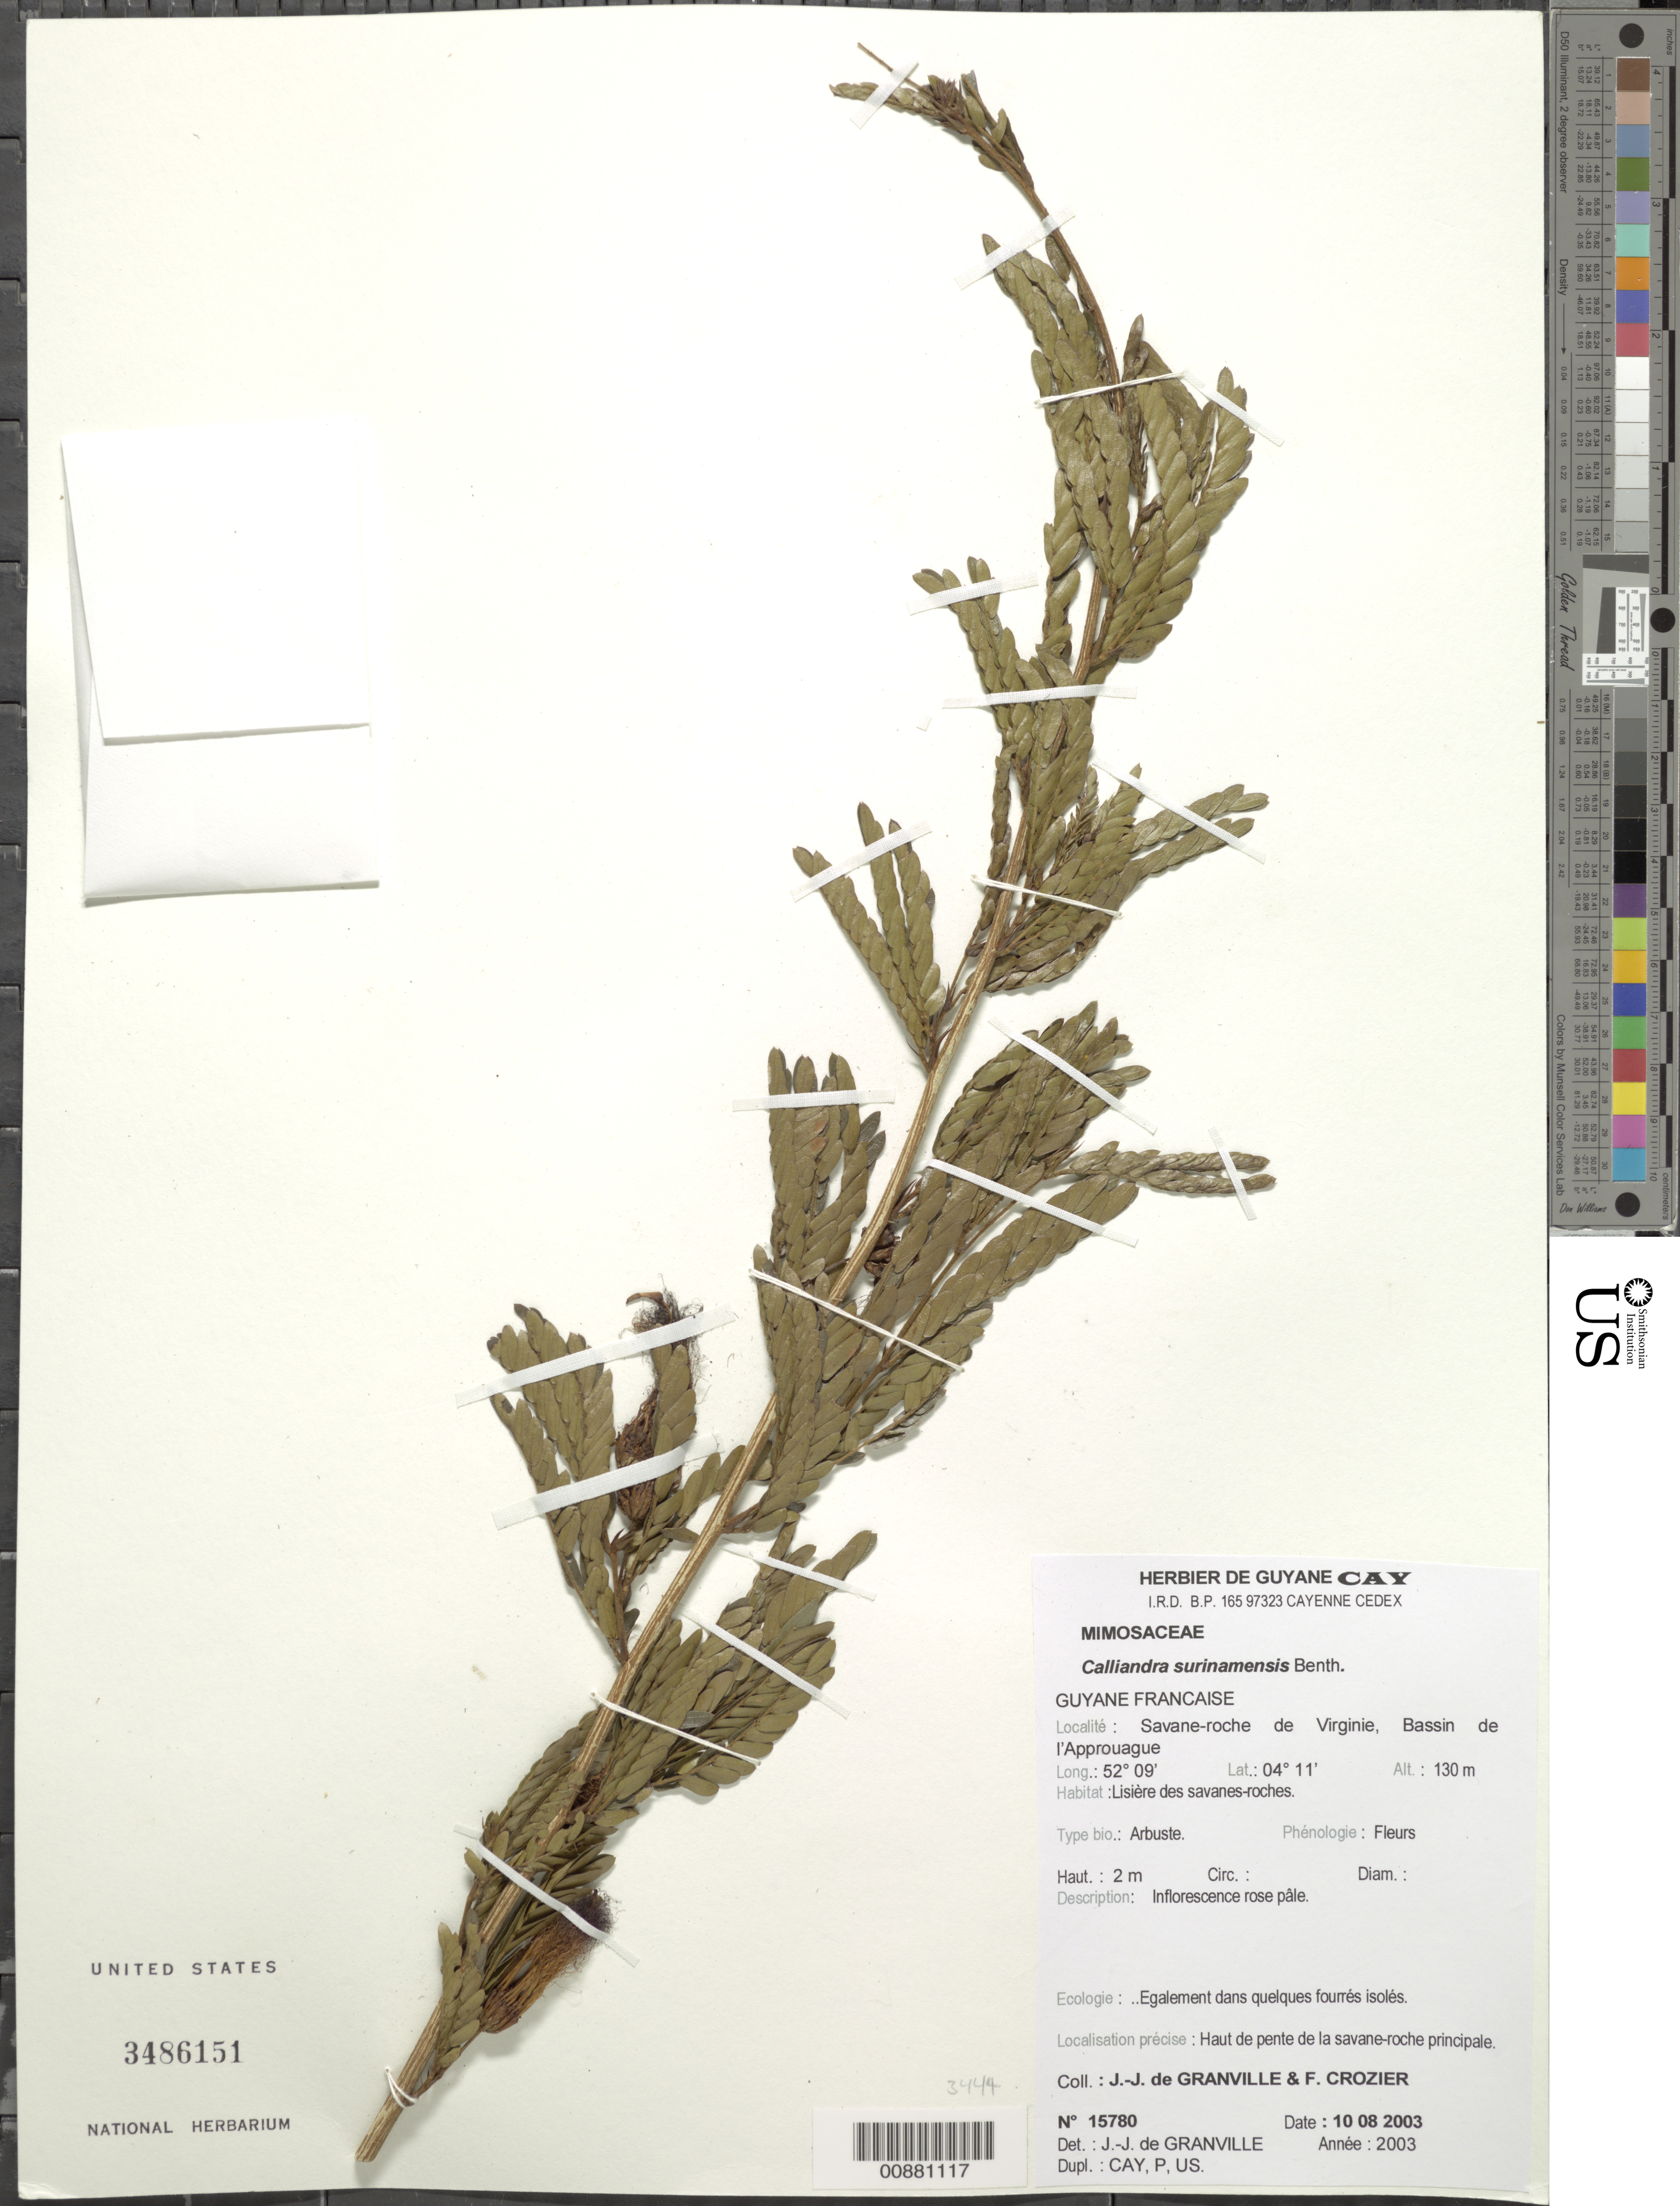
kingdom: Plantae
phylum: Tracheophyta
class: Magnoliopsida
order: Fabales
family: Fabaceae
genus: Calliandra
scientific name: Calliandra surinamensis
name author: Benth.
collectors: J.-J. de Granville & F. Crozier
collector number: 15780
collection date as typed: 10-Aug-03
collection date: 2003-08-10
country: French Guiana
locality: Savane-roche de Virginie, Bassin de l'Approuague; haut de pente de la savane-roche principale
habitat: Lisiére des savanes-roches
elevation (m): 130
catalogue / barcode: US 3486151